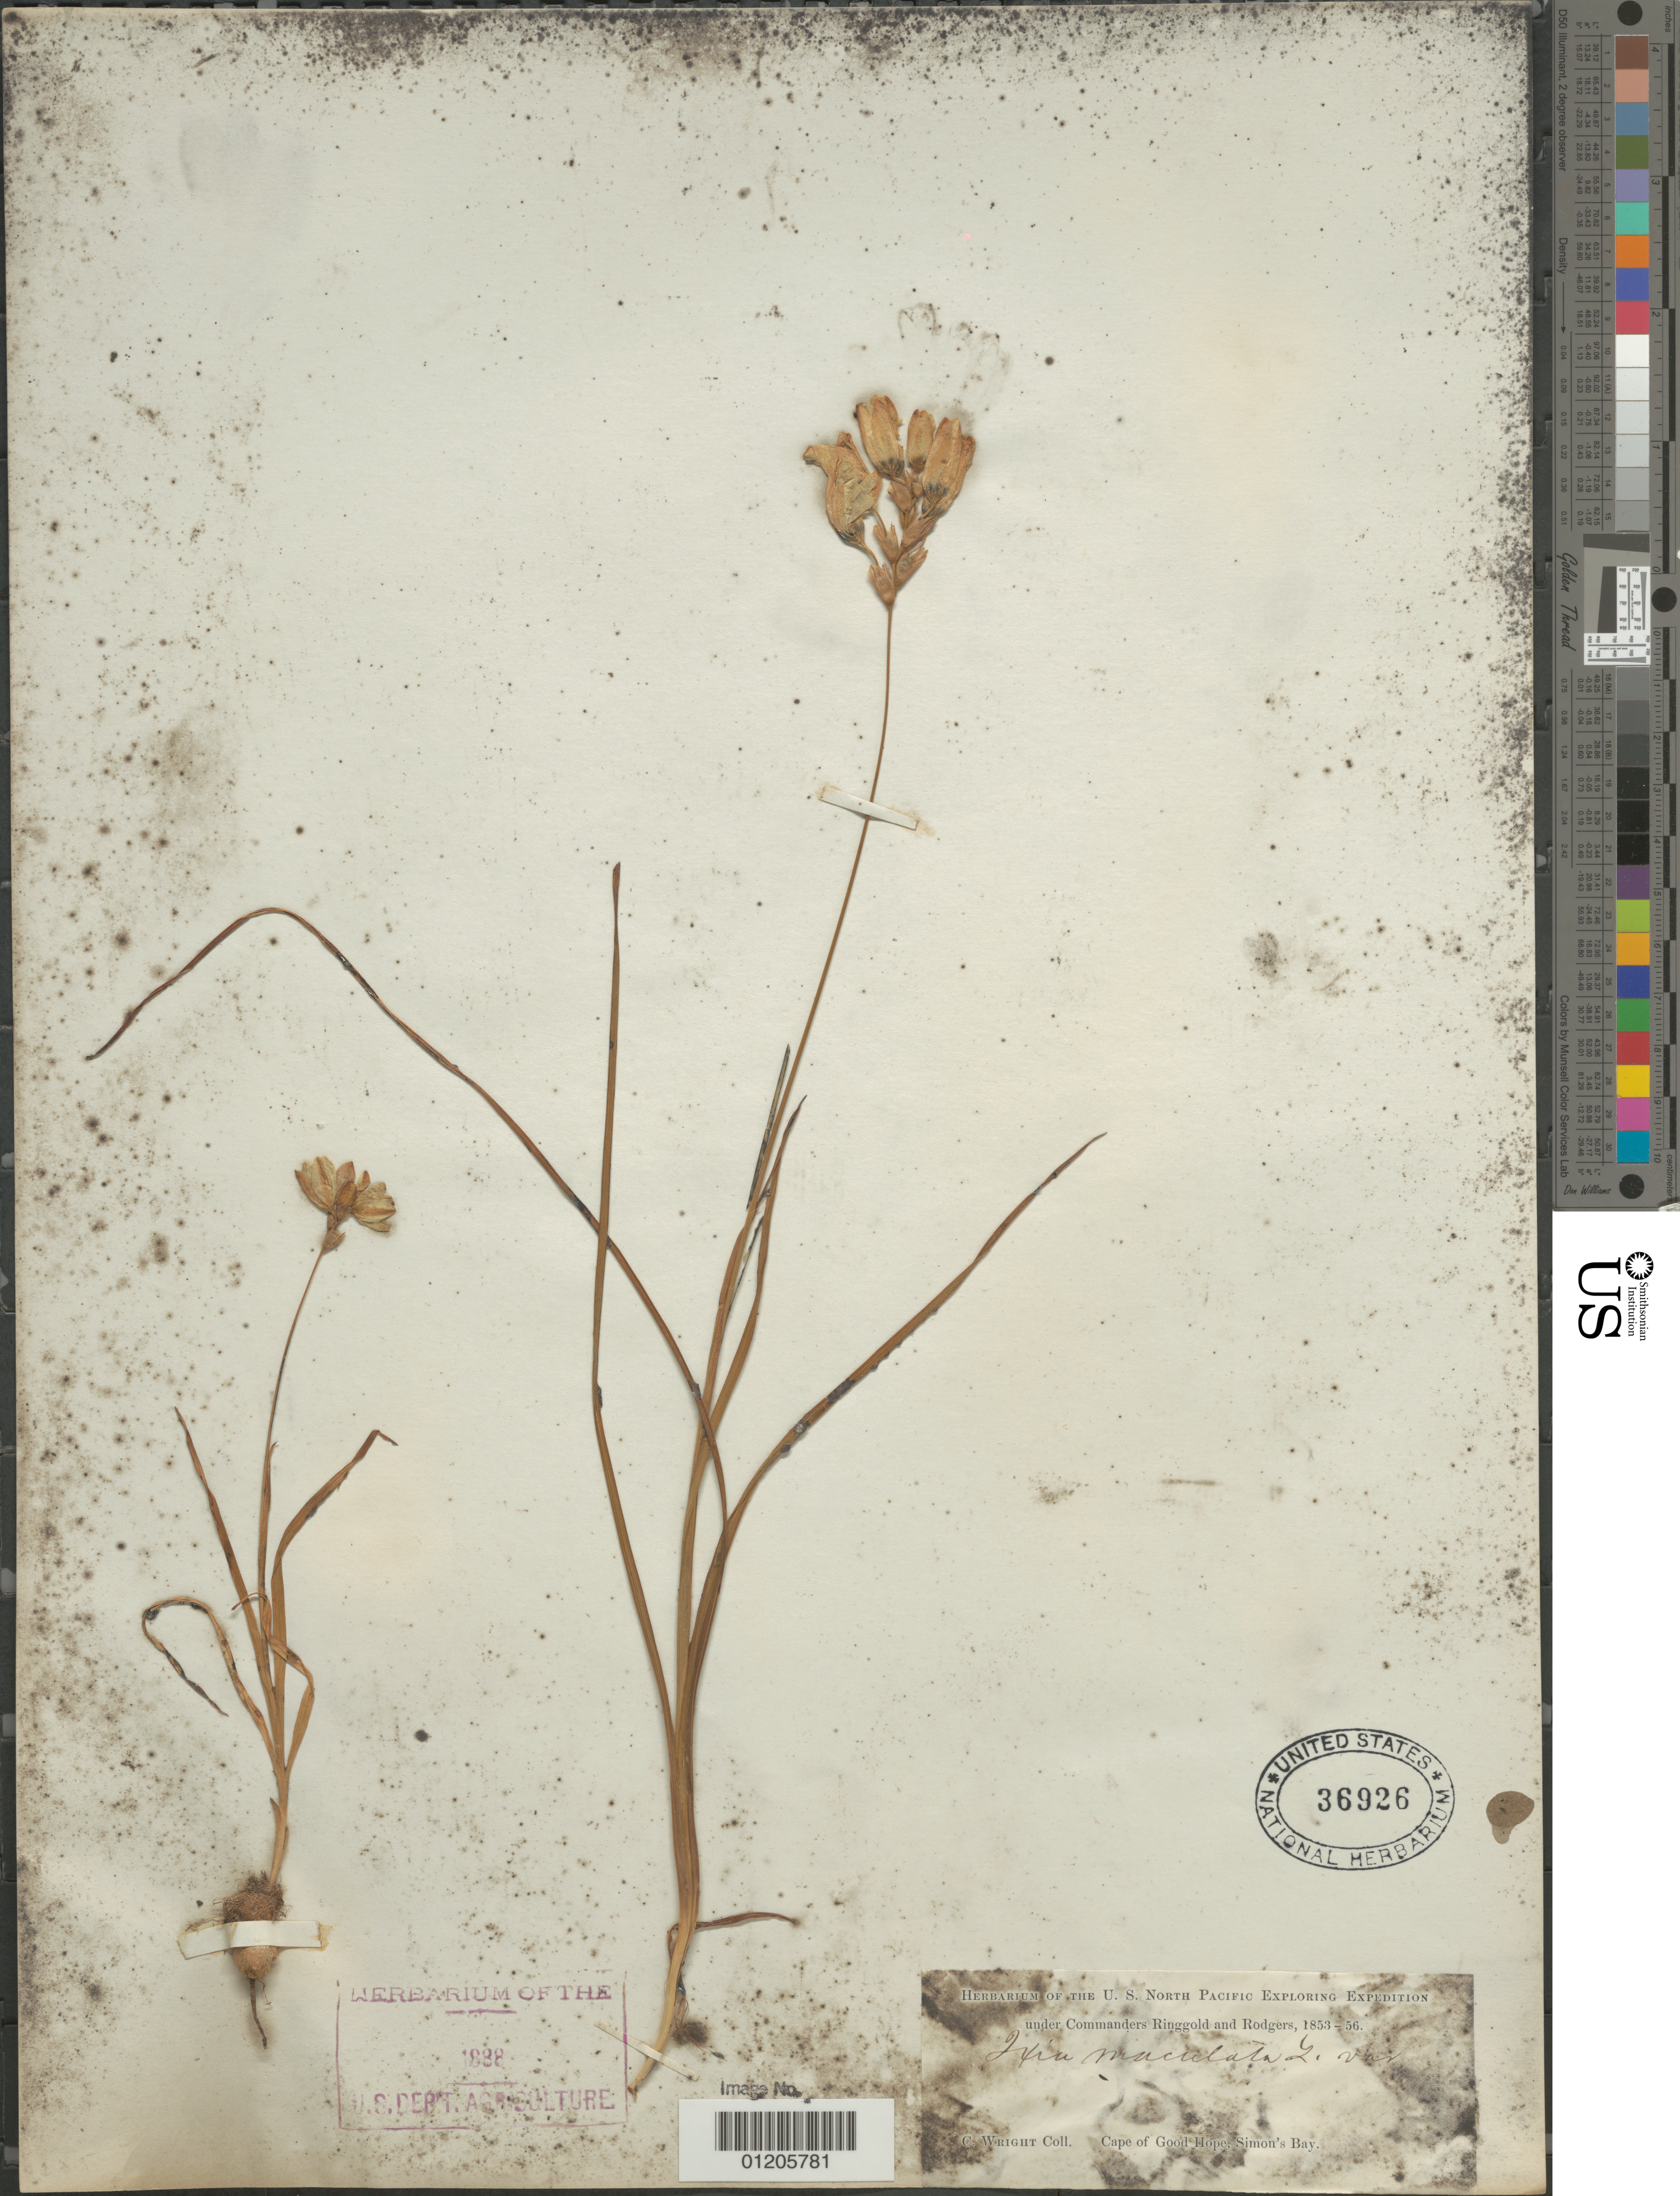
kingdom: Plantae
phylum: Tracheophyta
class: Liliopsida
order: Asparagales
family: Iridaceae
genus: Ixia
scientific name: Ixia maculata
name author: L.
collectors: C. Wright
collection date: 1853/1856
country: South Africa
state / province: Western Cape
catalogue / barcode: US 36926